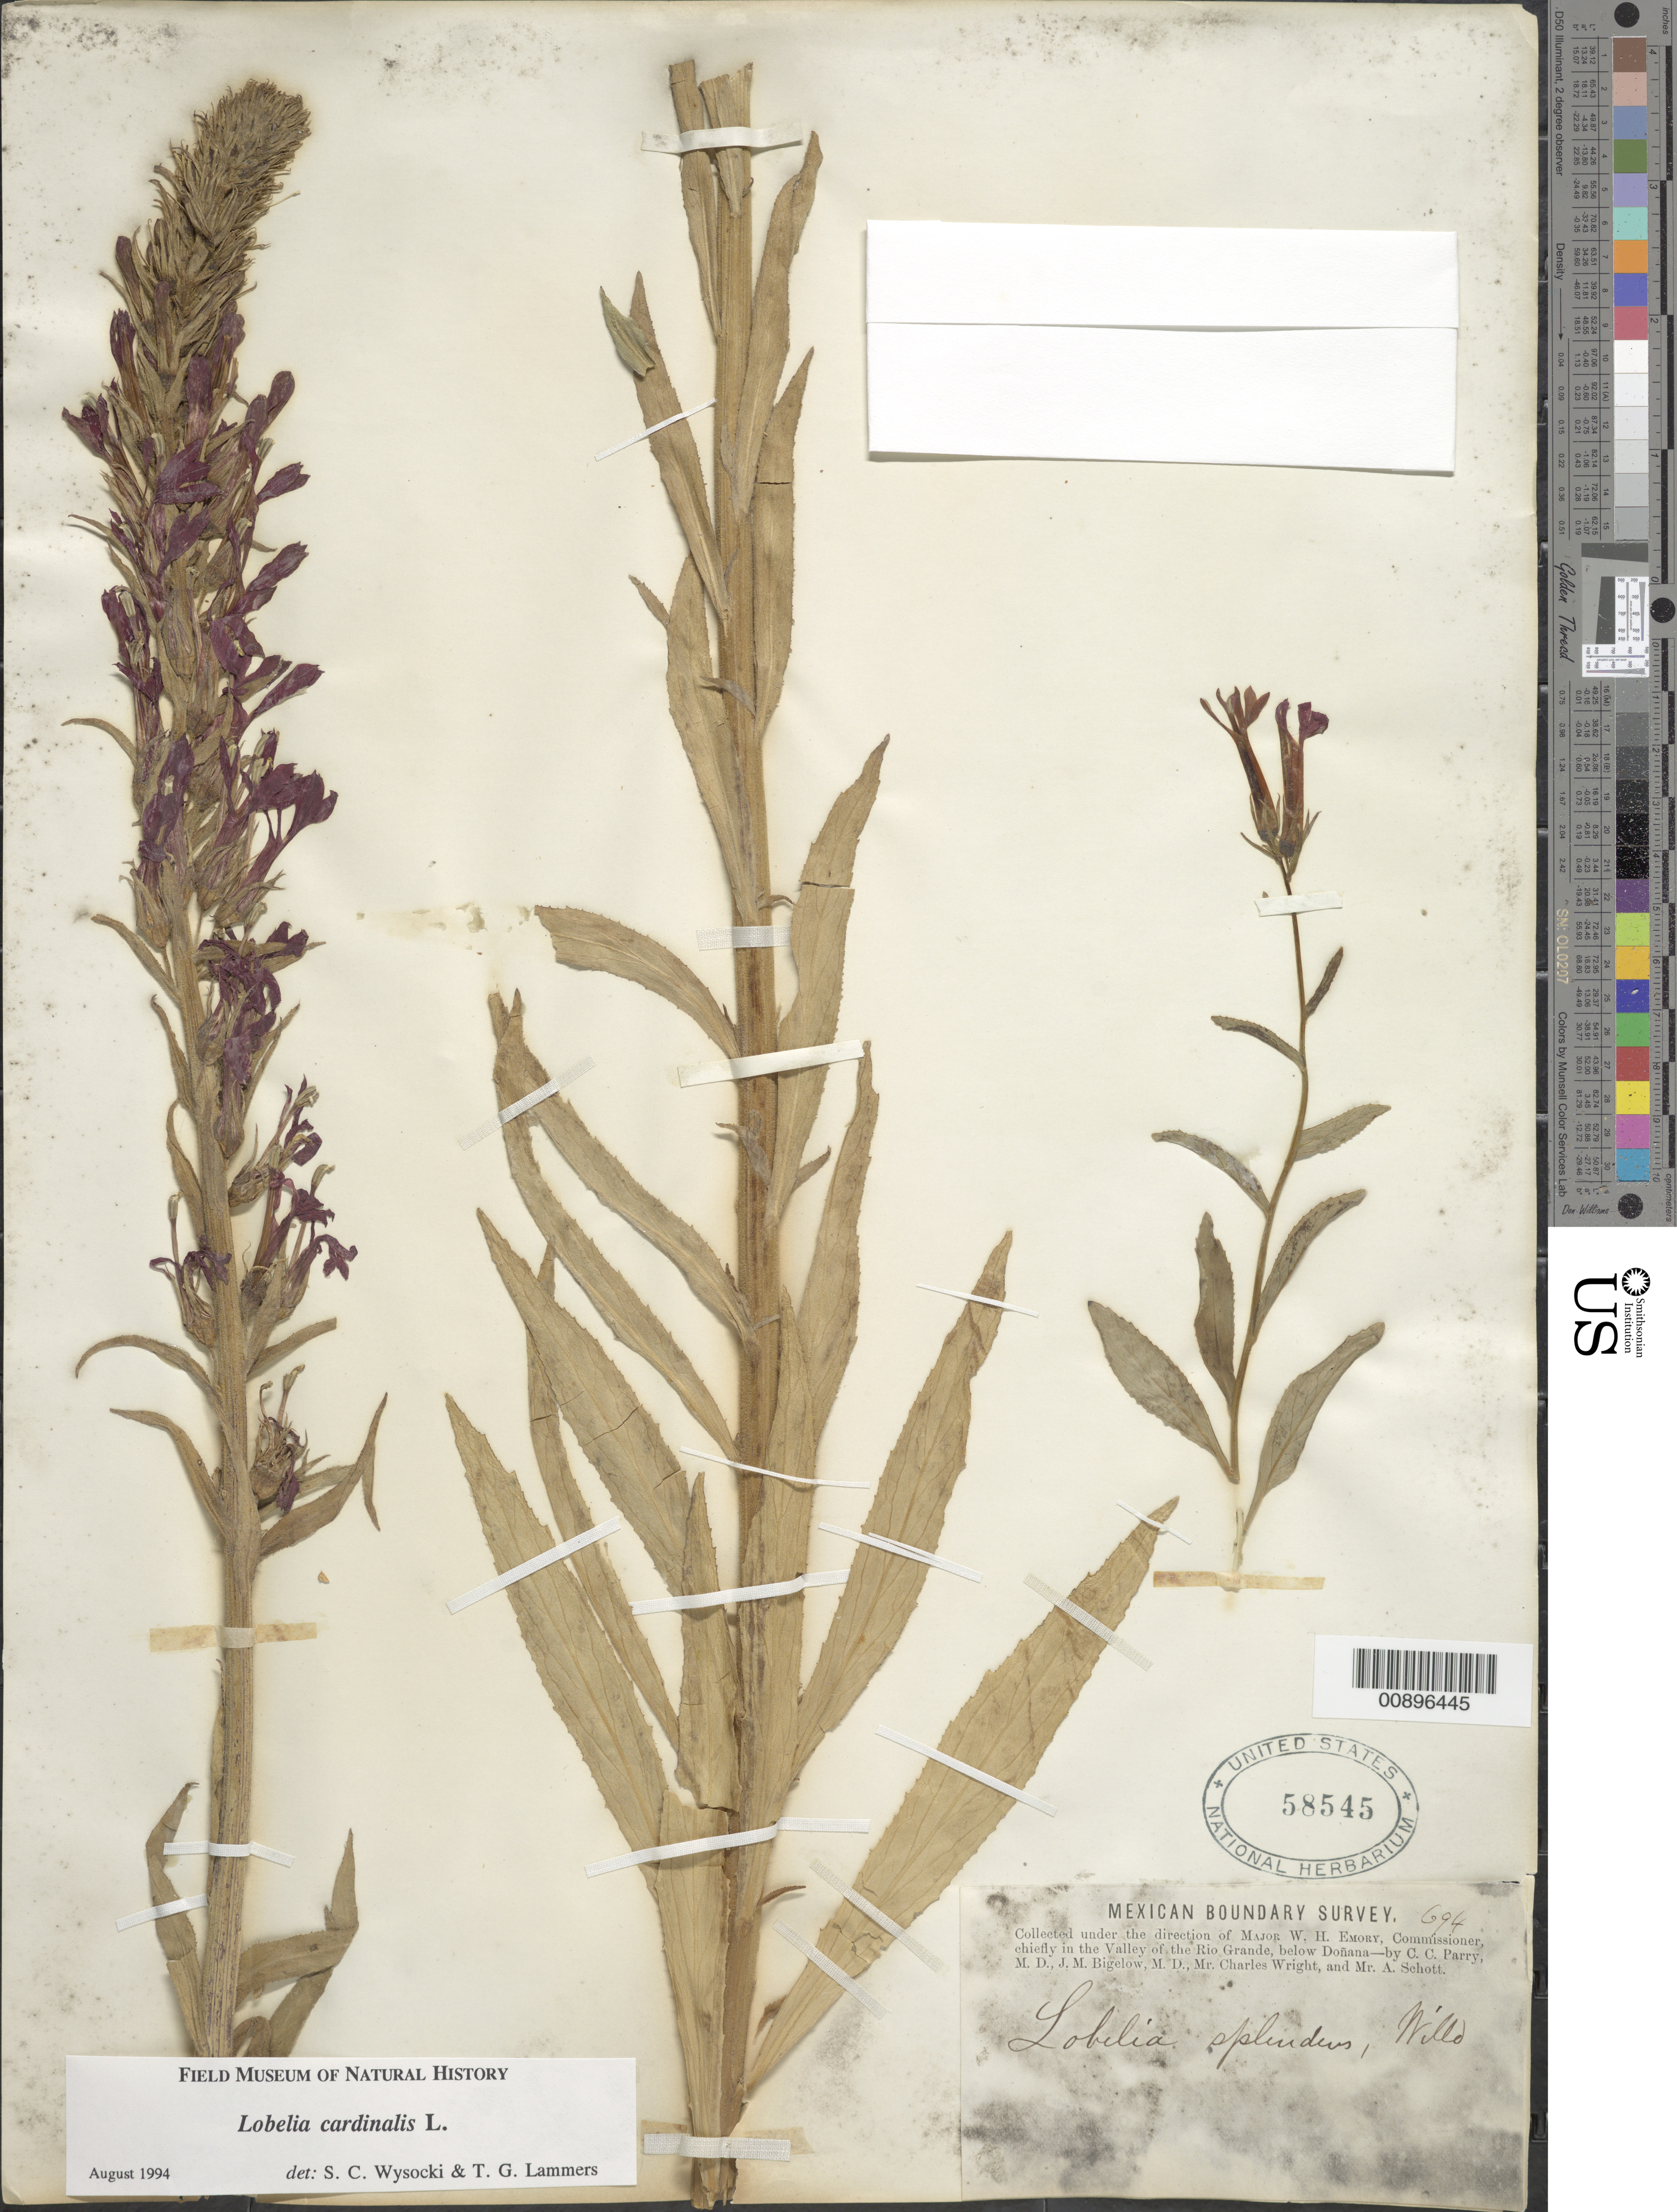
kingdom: Plantae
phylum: Tracheophyta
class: Magnoliopsida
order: Asterales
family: Campanulaceae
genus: Lobelia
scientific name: Lobelia cardinalis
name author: L.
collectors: C. C. Parry, J. M. Bigelow, C. Wright & A. C. V. Schott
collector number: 694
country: United States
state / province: New Mexico / Texas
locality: Valley of the Rio Grande, below Doñana.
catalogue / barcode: US 58545